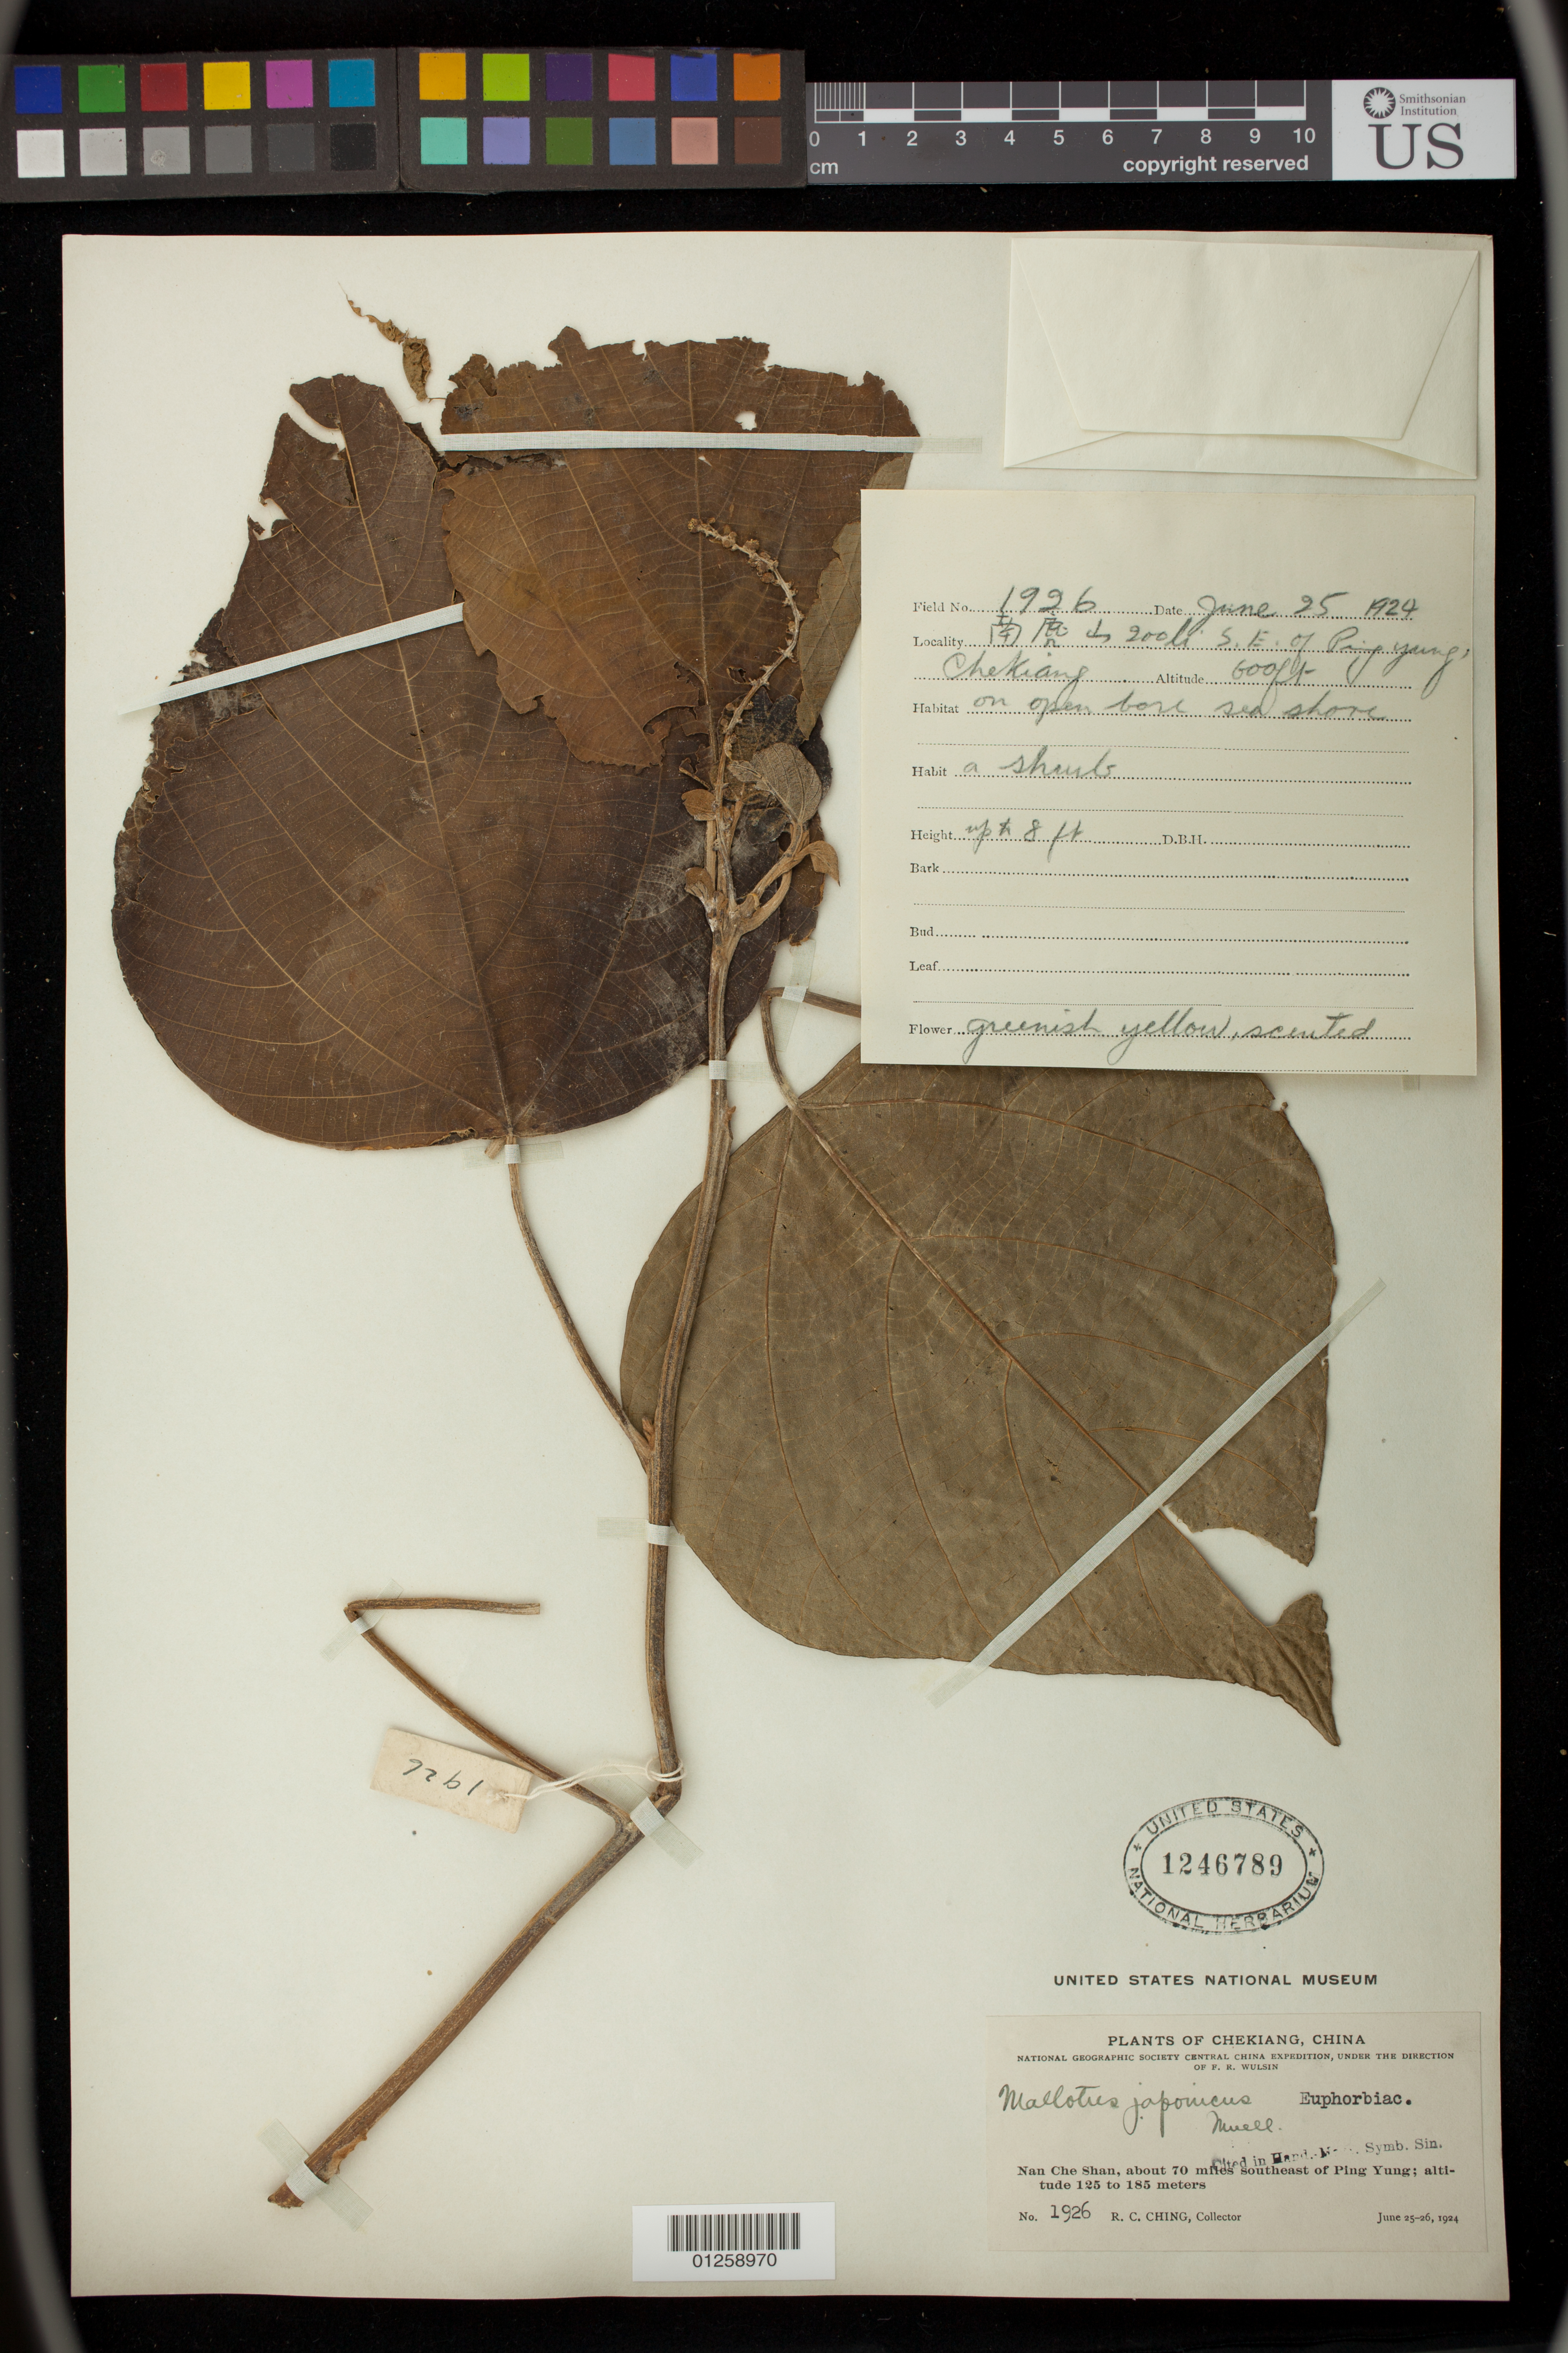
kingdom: Plantae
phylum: Tracheophyta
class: Magnoliopsida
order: Malpighiales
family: Euphorbiaceae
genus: Mallotus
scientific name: Mallotus japonicus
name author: (Spreng.) Müll. Arg.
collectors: R. C. Ching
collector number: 1926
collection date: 1924-06-25/1924-06-26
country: China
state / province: Zhejiang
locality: Nan Che Shan, about 70 miles southeast of Ping Yung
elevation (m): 125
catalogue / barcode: US 1246789